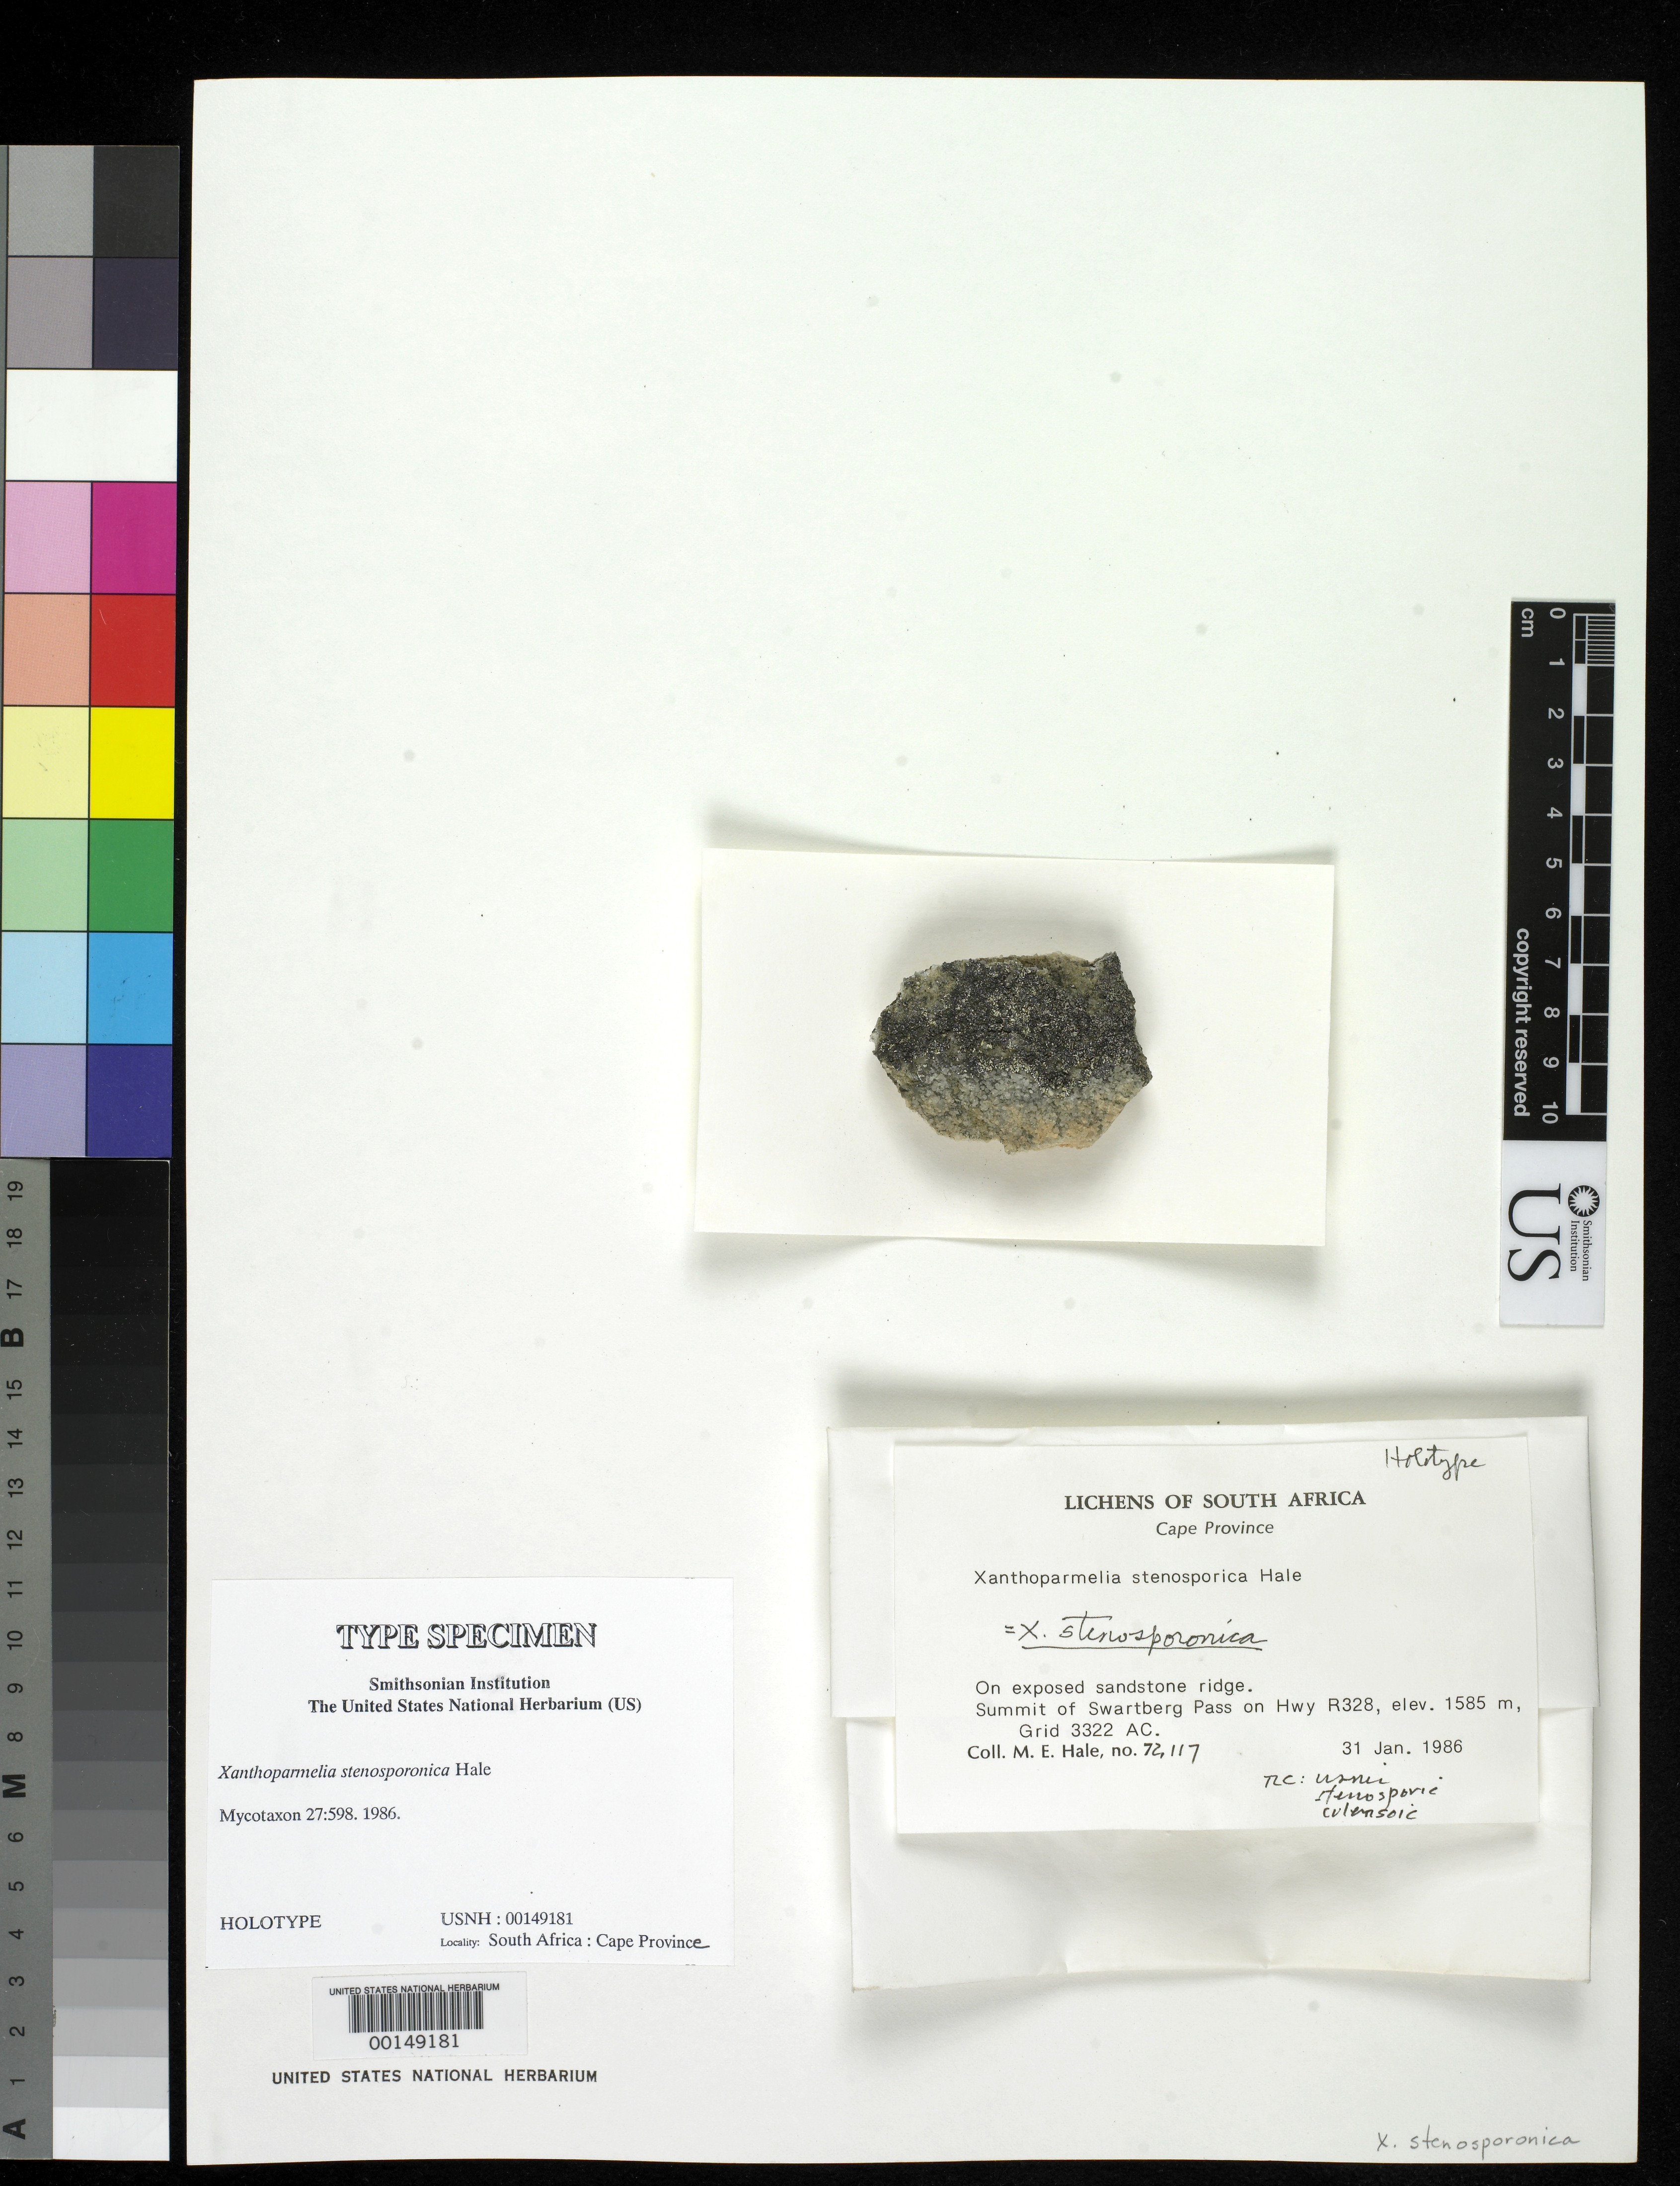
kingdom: Fungi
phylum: Ascomycota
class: Lecanoromycetes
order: Lecanorales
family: Parmeliaceae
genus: Xanthoparmelia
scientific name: Xanthoparmelia stenosporonica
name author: Hale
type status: Holotype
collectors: M. Hale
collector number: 72117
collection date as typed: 31 Jan 1986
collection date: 1986-01-31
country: South Africa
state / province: Western Cape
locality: Summit of Swartberg Pass on Hwy R328, Grid 3322 AC, on exposed sandstone ridge.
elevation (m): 1585